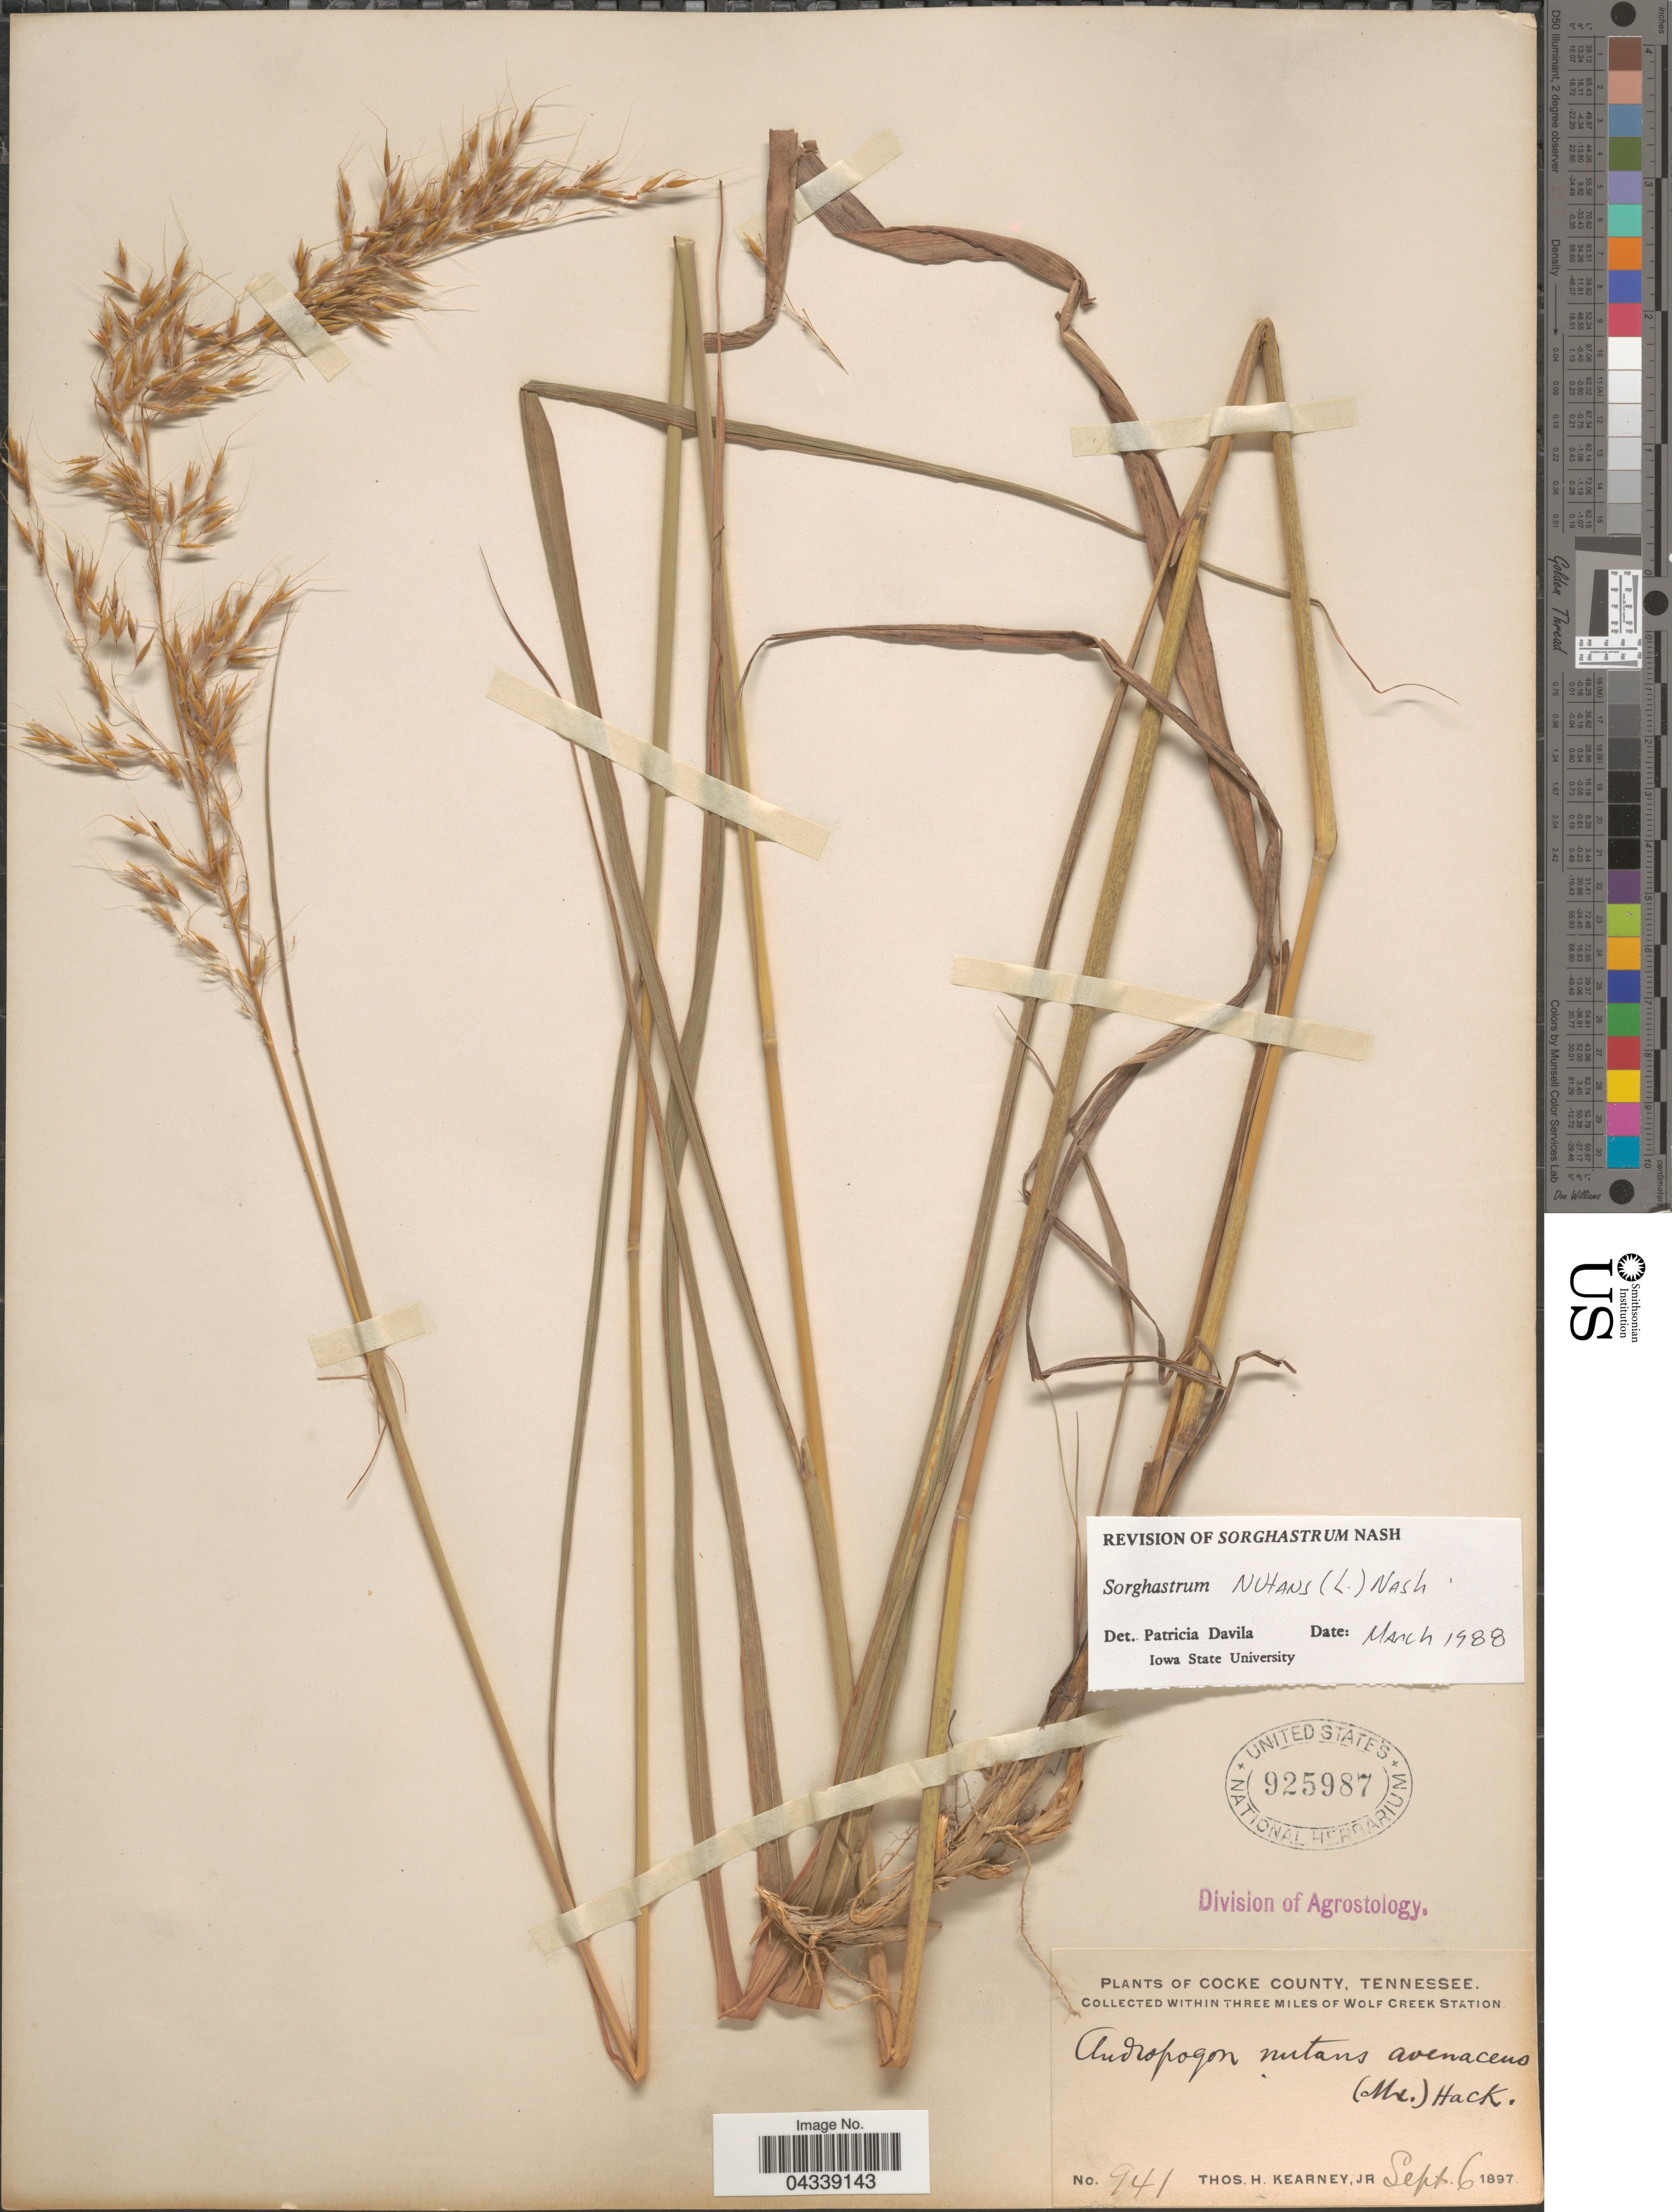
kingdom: Plantae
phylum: Tracheophyta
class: Liliopsida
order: Poales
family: Poaceae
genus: Sorghastrum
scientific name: Sorghastrum nutans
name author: (L.) Nash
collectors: T. H. Kearney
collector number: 941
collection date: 1897-09-06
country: United States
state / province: Tennessee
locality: Cocke County, within three miles of Wolf Creek Station.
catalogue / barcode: US 925987